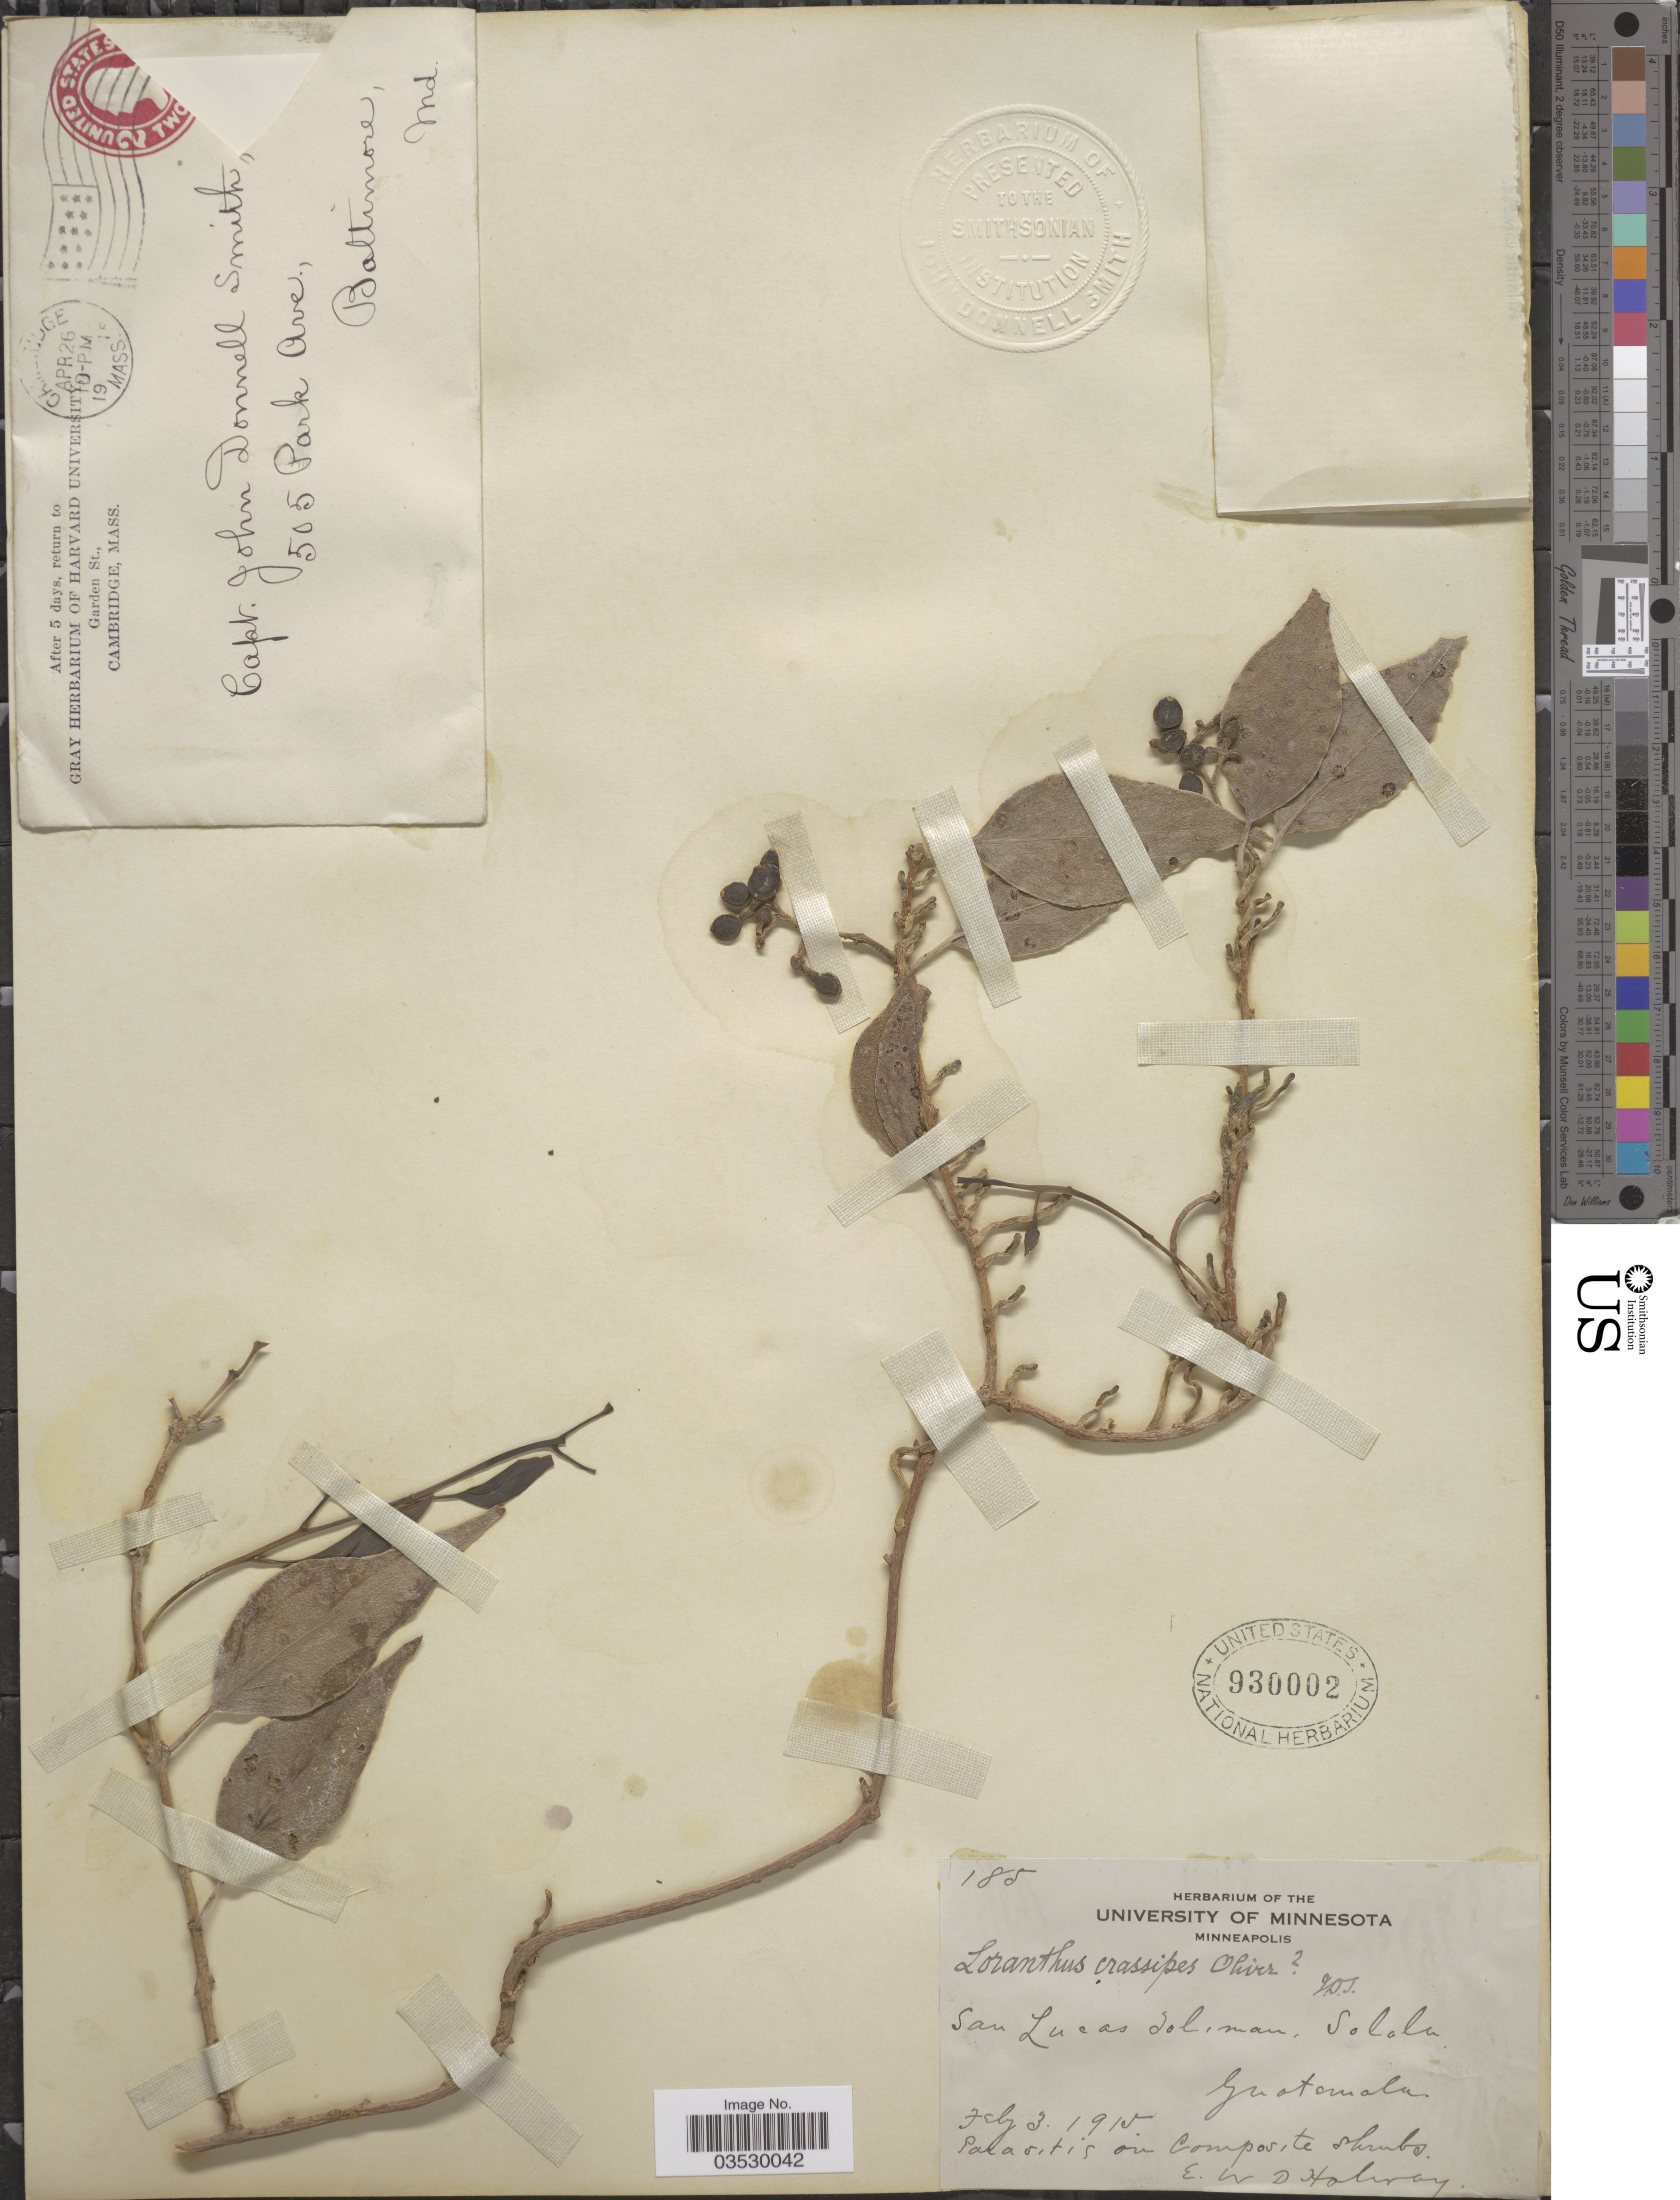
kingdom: Plantae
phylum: Tracheophyta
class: Magnoliopsida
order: Santalales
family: Loranthaceae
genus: Struthanthus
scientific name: Struthanthus marginatus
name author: (Desr.) Blume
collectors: E. W. D. Holway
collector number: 185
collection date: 1915-02-03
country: Guatemala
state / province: Sololá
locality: San Lucas Toliman.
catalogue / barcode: US 930002